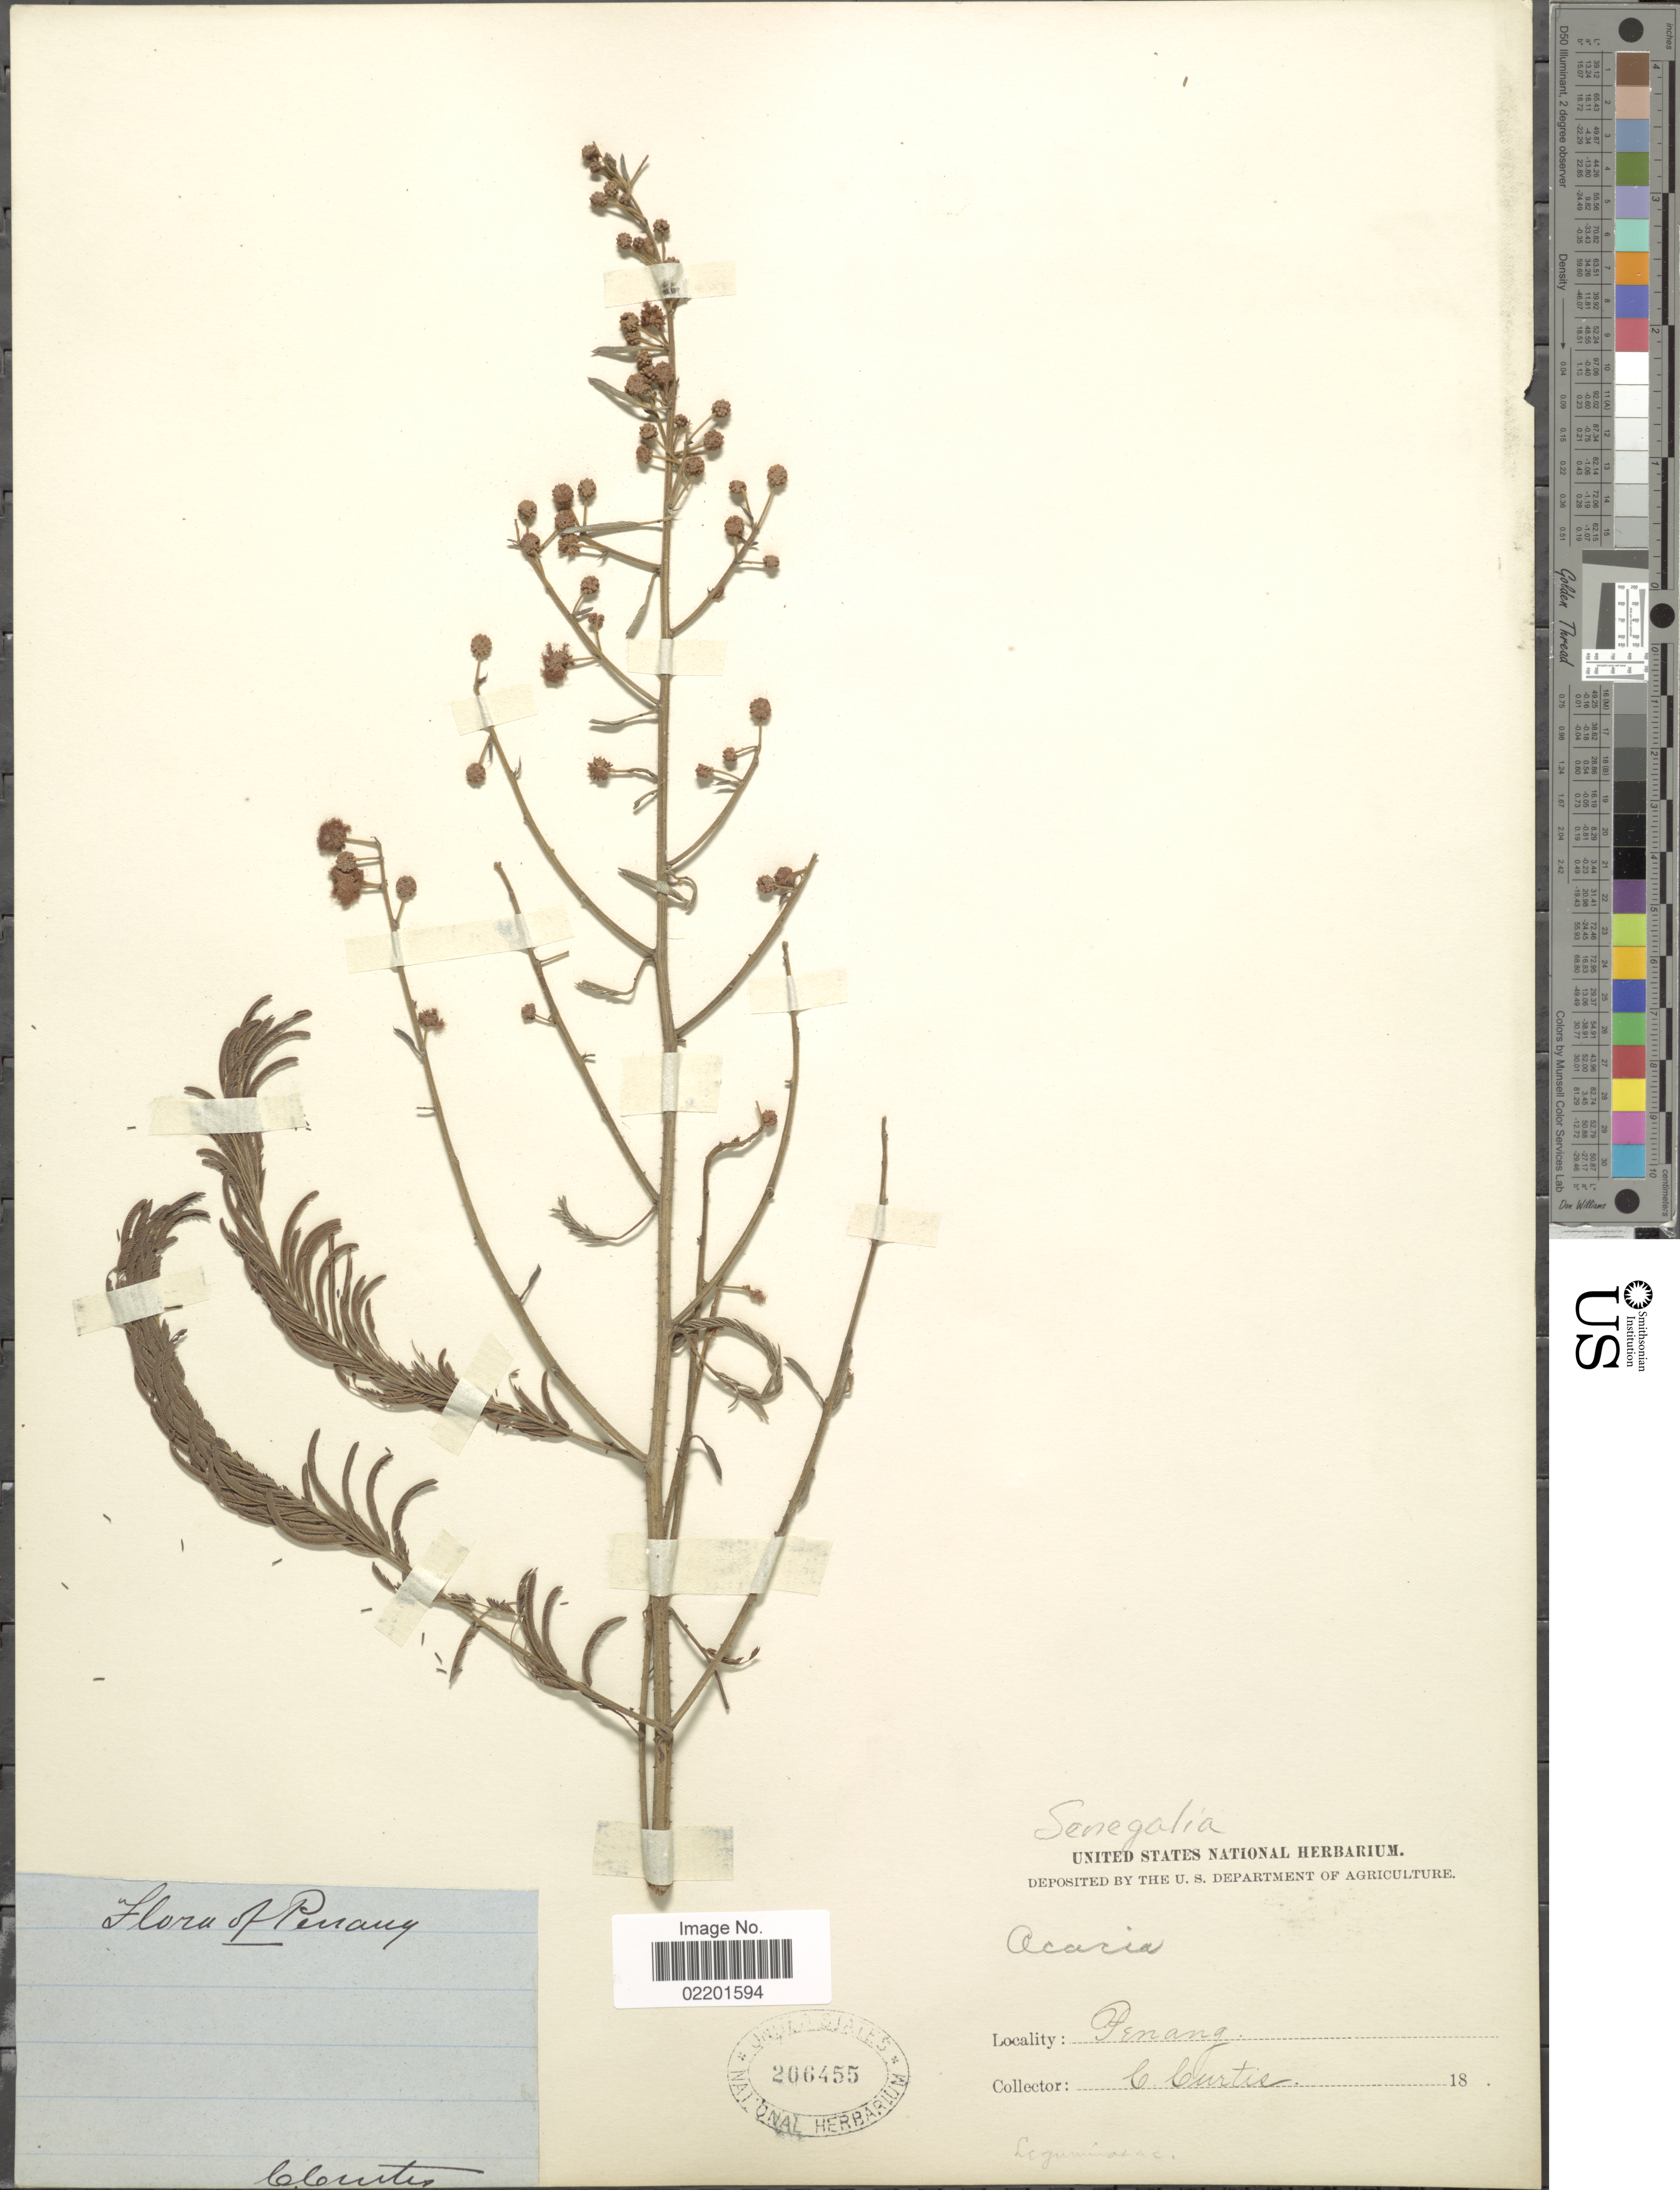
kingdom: Plantae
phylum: Tracheophyta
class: Magnoliopsida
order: Fabales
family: Fabaceae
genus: Senegalia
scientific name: Senegalia sp.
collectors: C. Curtis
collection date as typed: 18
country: Malaysia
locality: Penang.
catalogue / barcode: US 206455